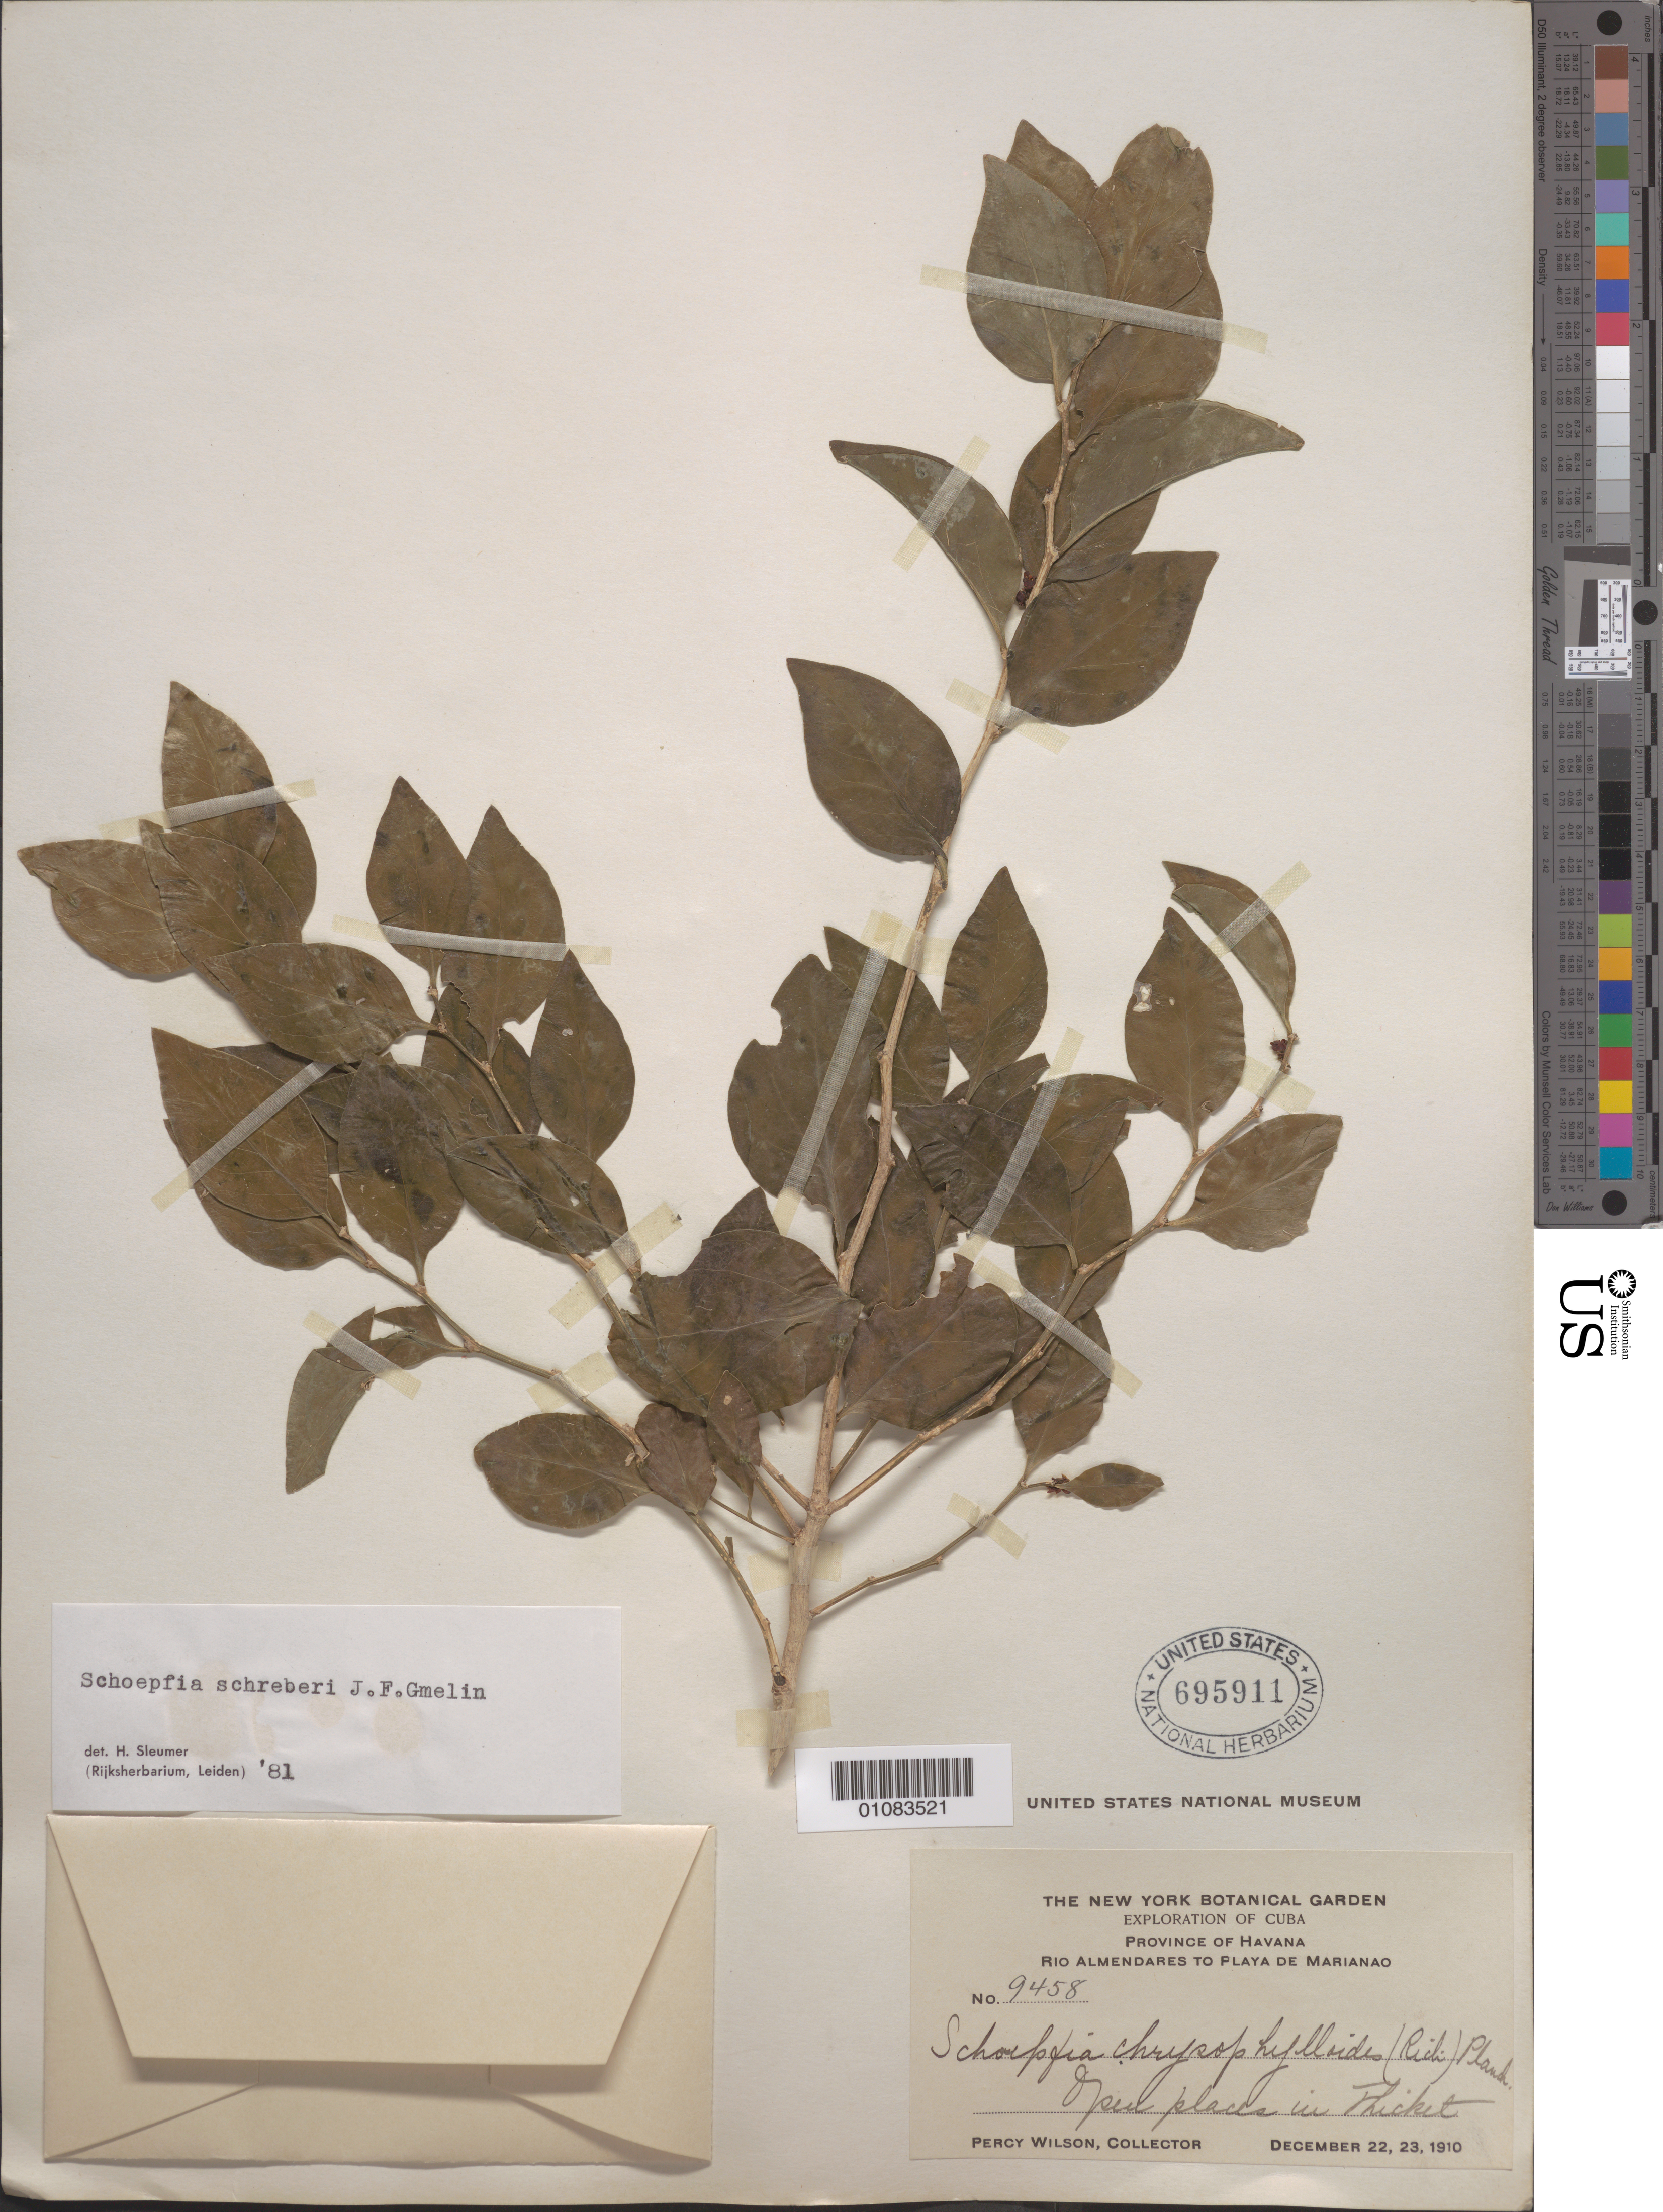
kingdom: Plantae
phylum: Tracheophyta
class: Magnoliopsida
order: Santalales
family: Schoepfiaceae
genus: Schoepfia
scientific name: Schoepfia schreberi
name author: J.F. Gmel.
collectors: P. Wilson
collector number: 9458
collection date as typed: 22 Dec 1910 and 23 Dec 1910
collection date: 1910-12-22,1910-12-23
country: Cuba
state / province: La Habana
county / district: Mun. Playa or Plaza de la Revolución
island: Cuba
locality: Rio Almendares to Playa de Marianao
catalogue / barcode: US 695911